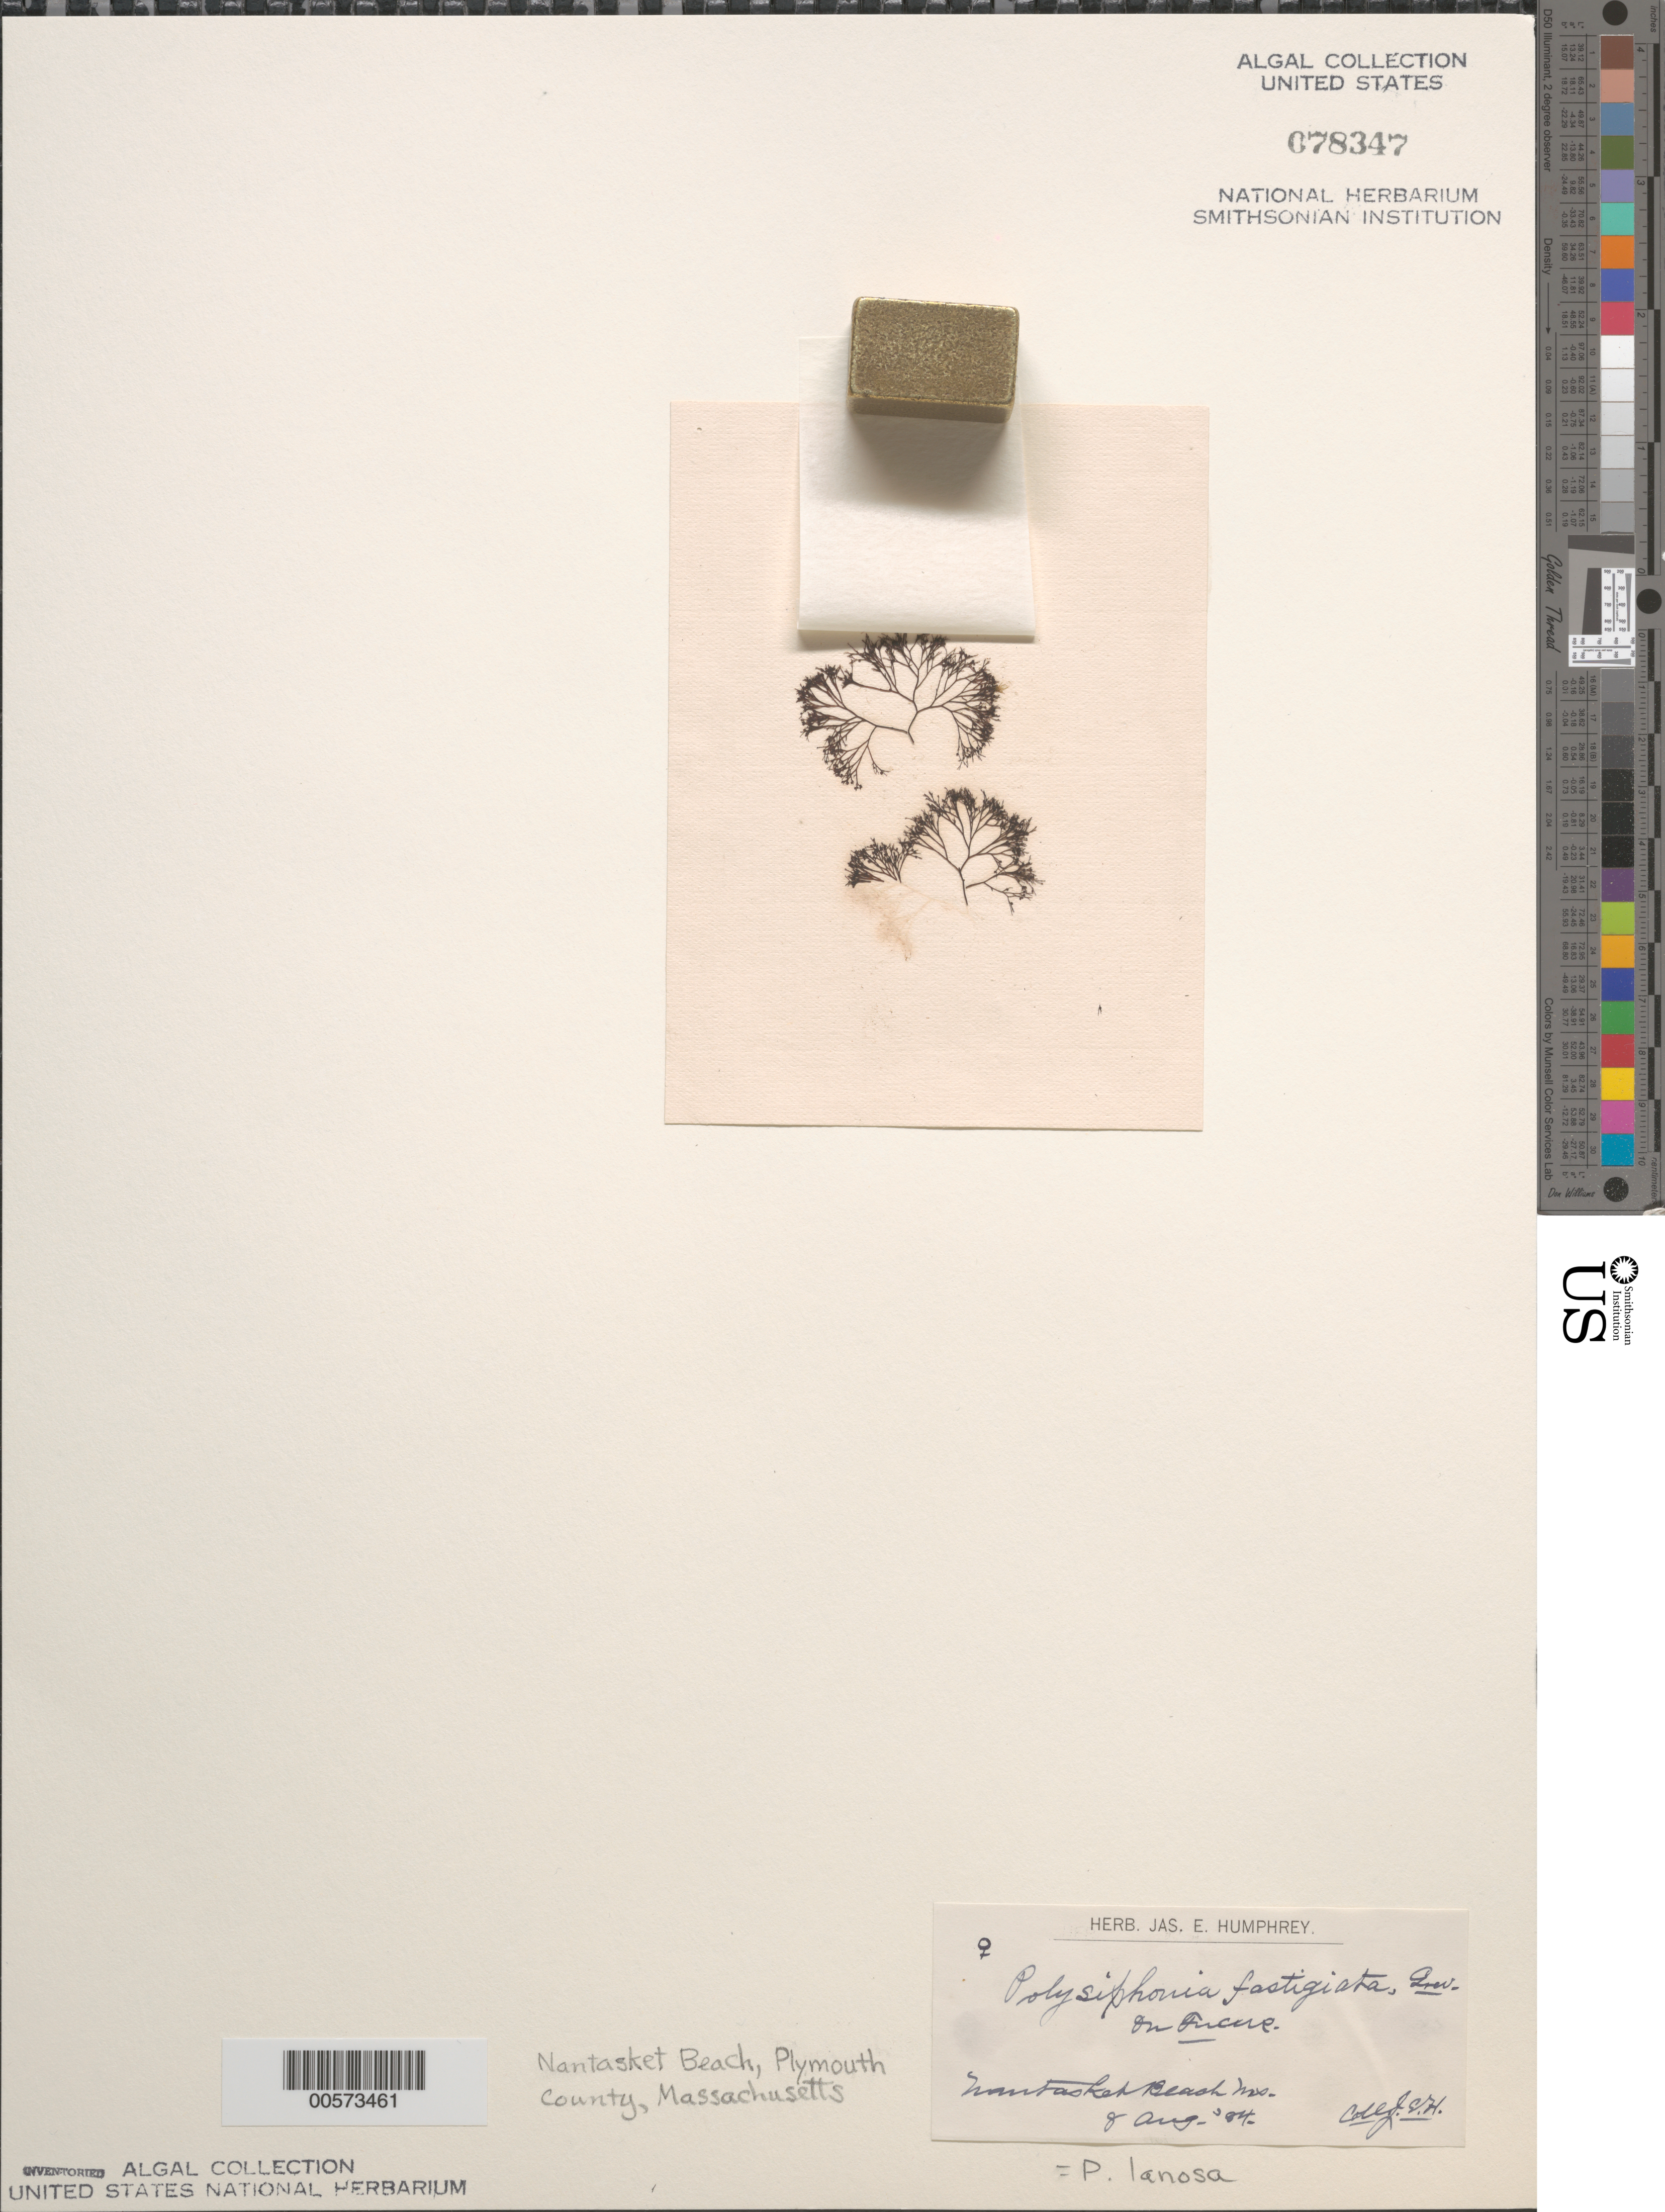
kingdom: Plantae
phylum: Rhodophyta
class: Florideophyceae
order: Ceramiales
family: Rhodomelaceae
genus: Vertebrata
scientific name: Vertebrata lanosa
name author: (L.) T.A. Chr.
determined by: Algae name updating Project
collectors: J. Humphrey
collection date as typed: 08 Aug 1884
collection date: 1884-08-08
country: United States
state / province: Massachusetts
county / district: Plymouth County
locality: Nantasket Beach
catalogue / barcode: US 78347